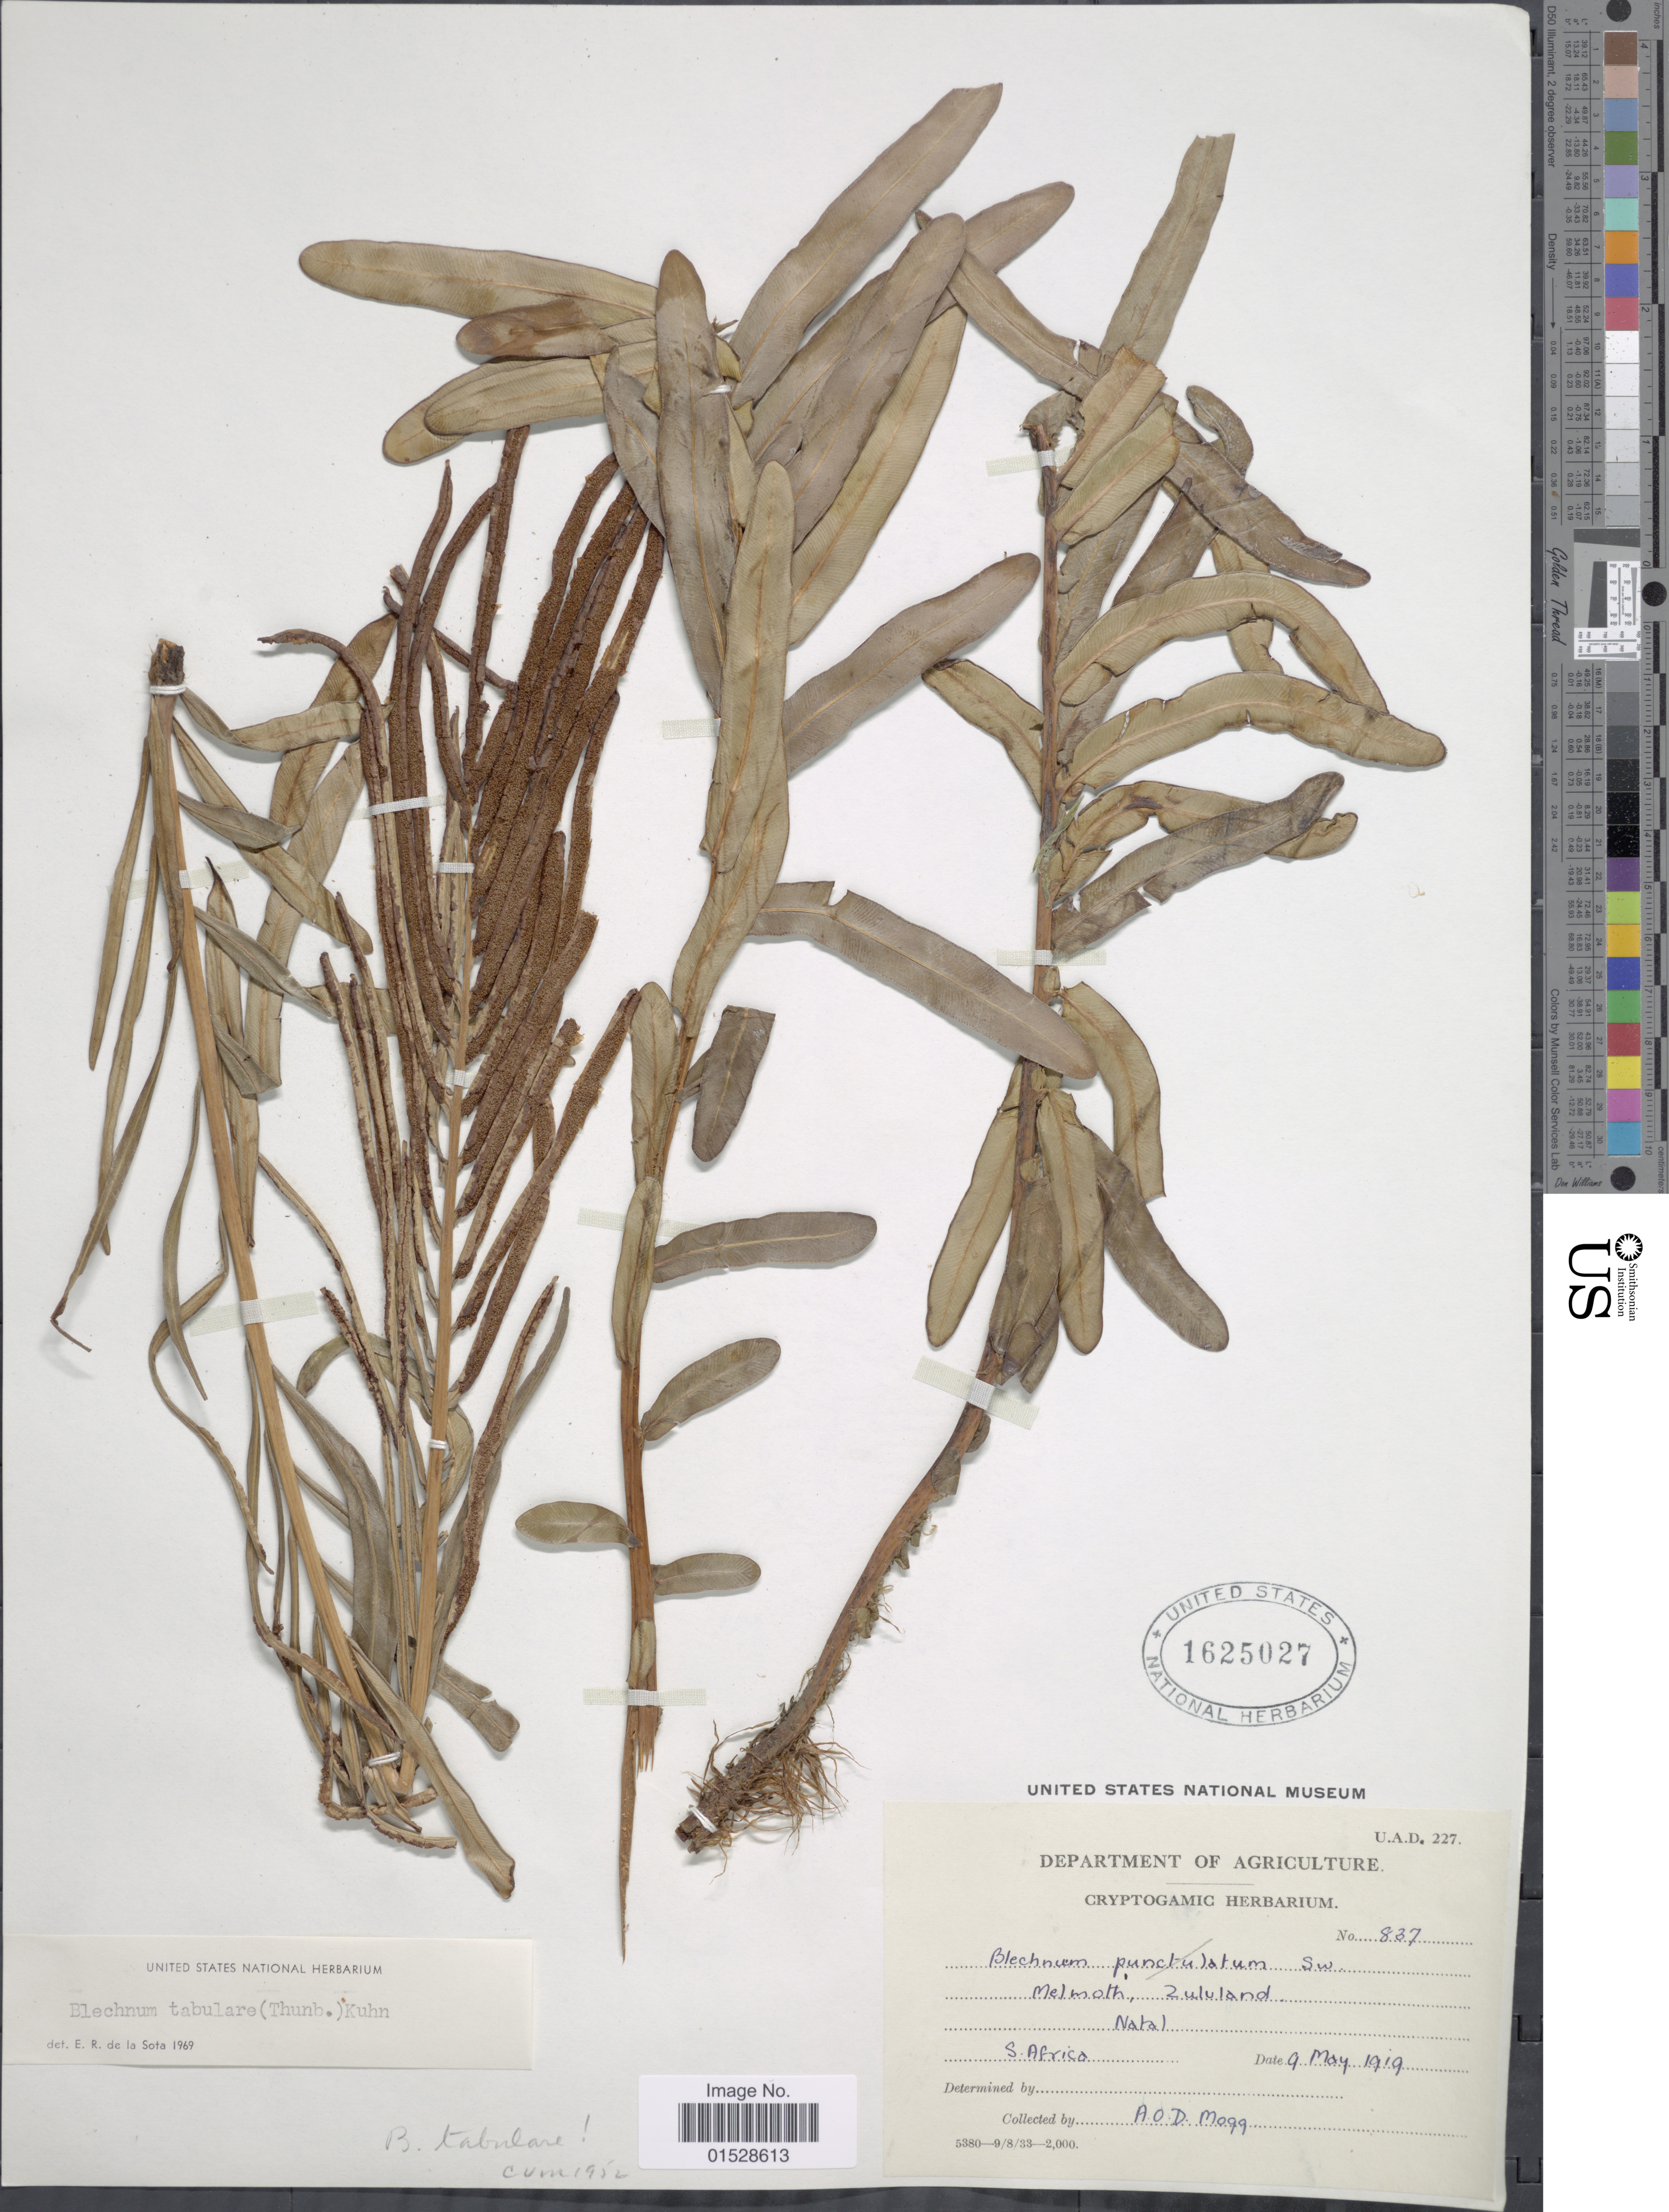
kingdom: Plantae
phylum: Tracheophyta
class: Polypodiopsida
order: Polypodiales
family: Blechnaceae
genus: Blechnum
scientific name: Blechnum tabulare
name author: (Thunb.) Kuhn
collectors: A. O. Mogg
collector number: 837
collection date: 1919-05-09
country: South Africa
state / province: KwaZulu-Natal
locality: Melmoth, Zululand, Natal, S. Africa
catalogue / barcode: US 1625027